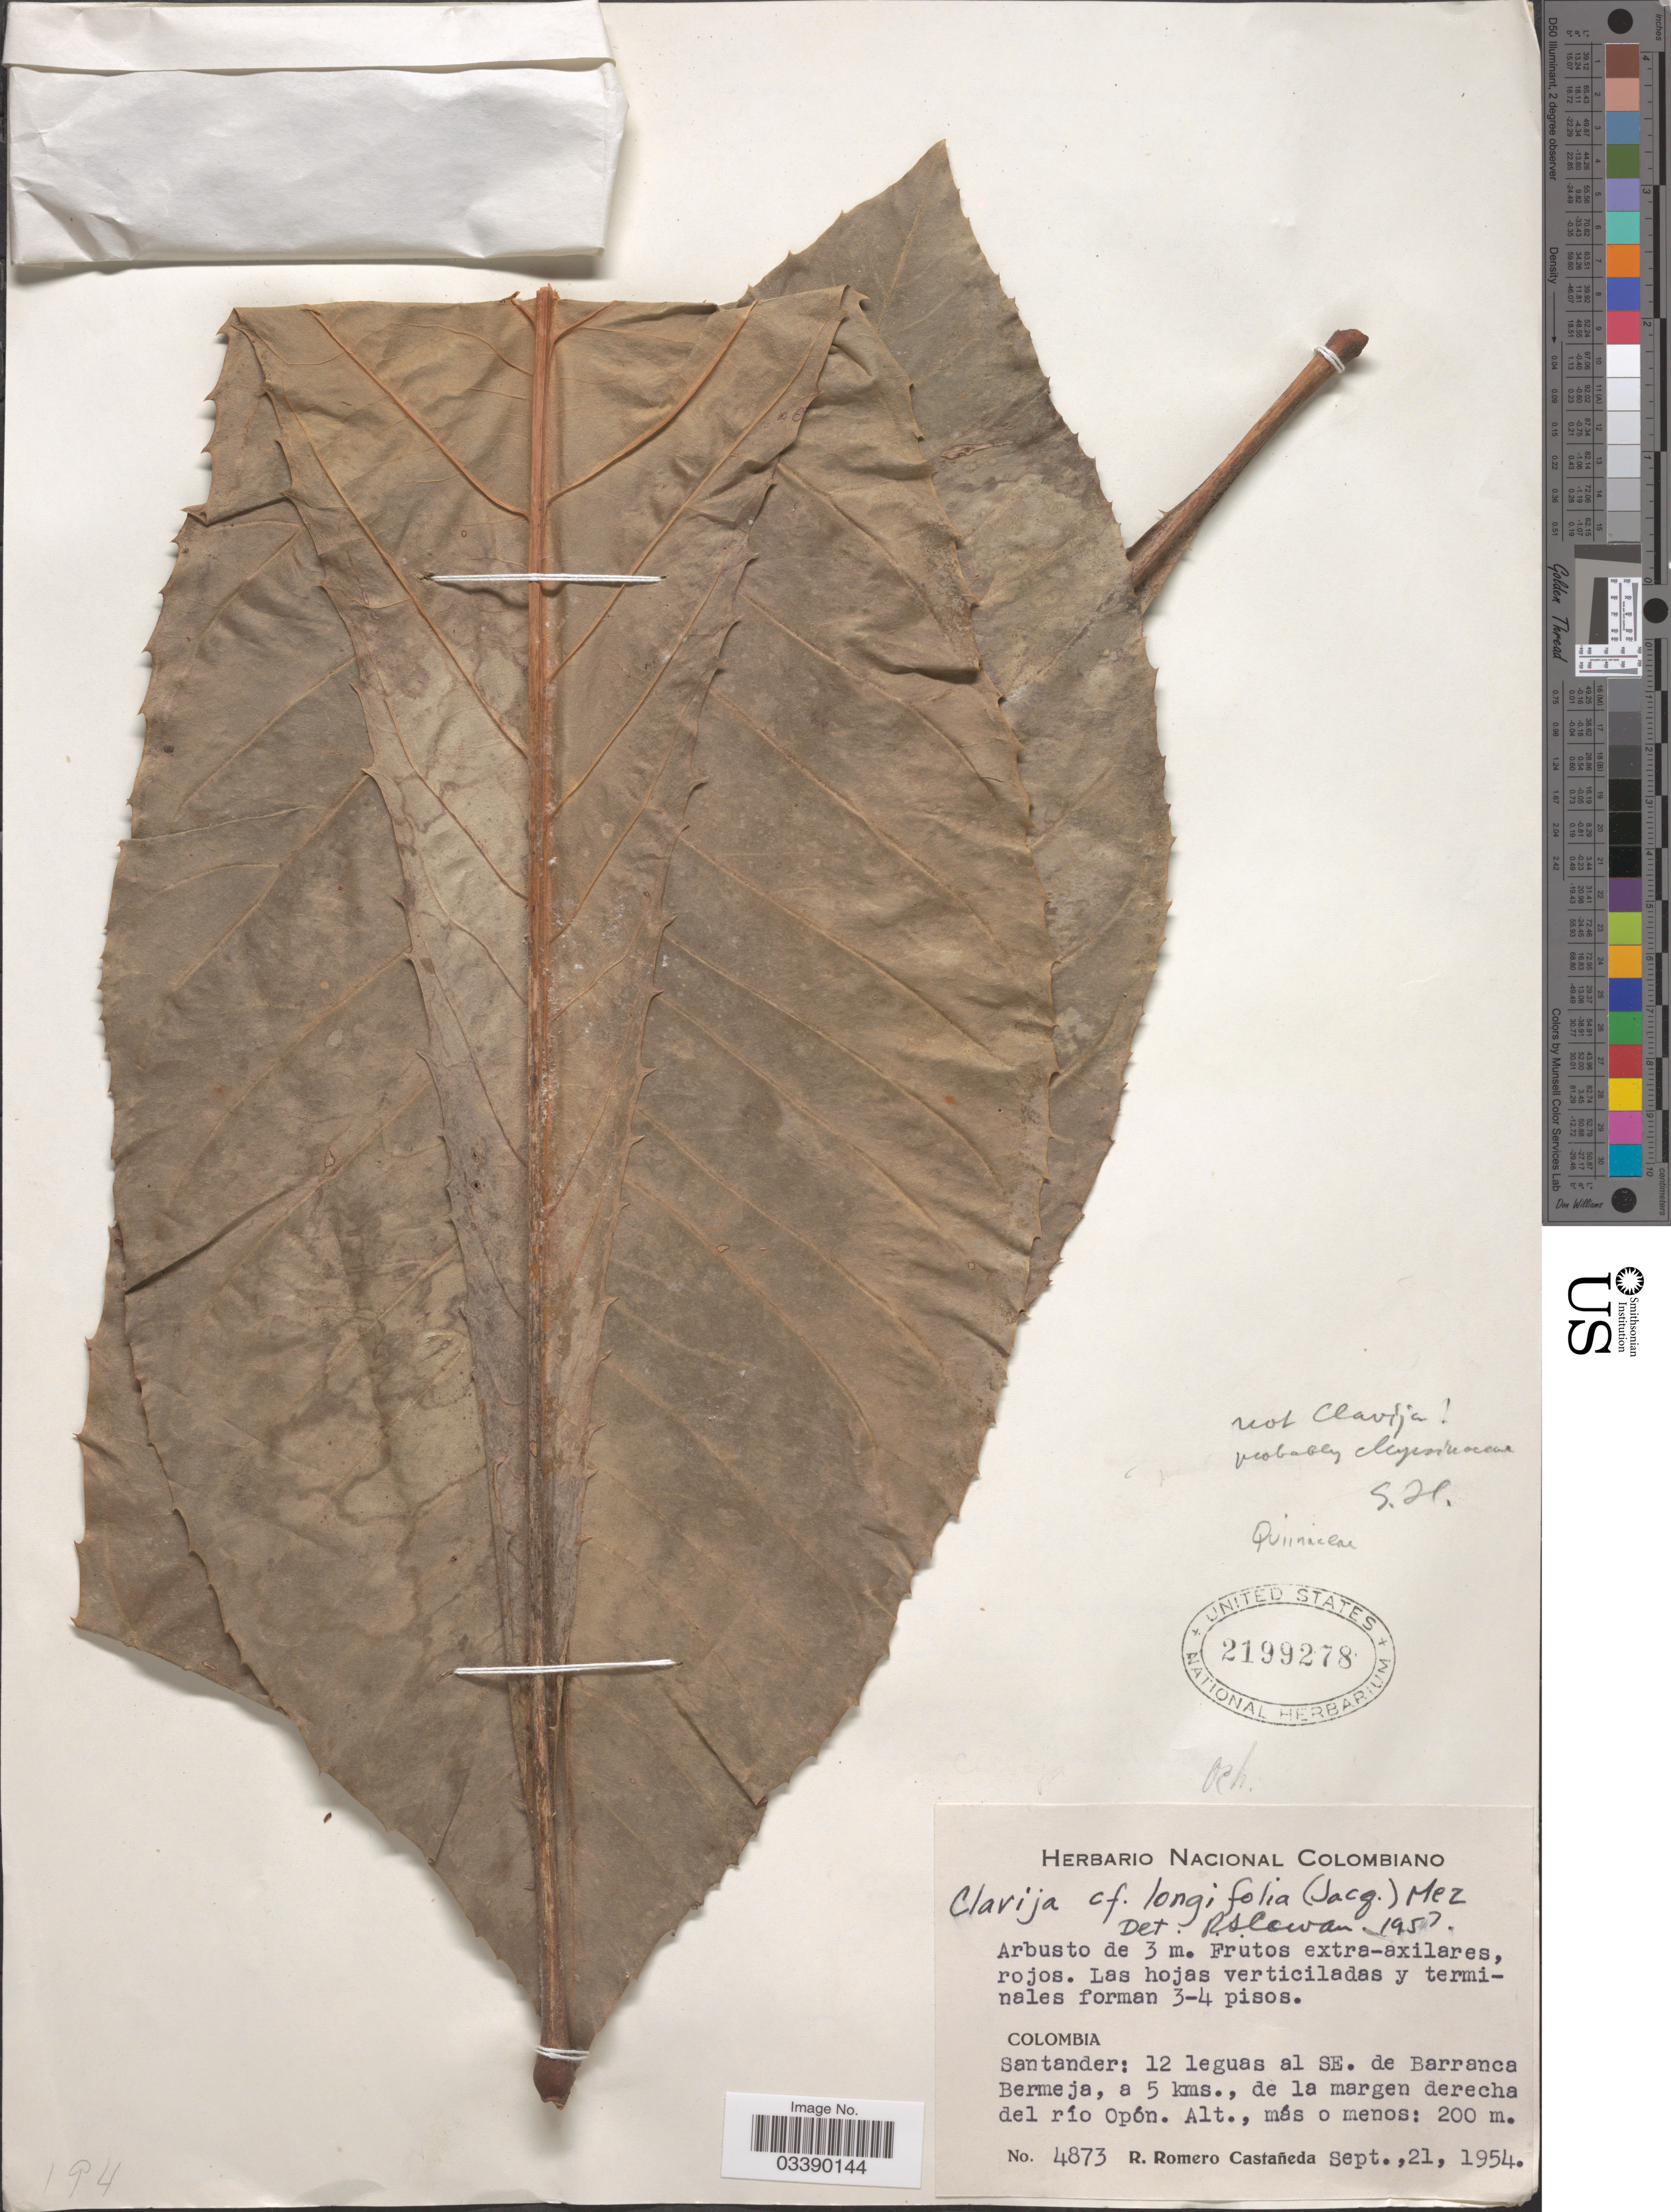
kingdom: Plantae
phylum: Tracheophyta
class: Magnoliopsida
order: Malpighiales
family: Quiinaceae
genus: Quiina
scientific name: Quiina sp.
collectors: R. Romero Castañeda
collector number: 4873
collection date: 1954-09-21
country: Colombia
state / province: Santander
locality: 12 leguas al SE. de Barranca Bermeja, a 5 kms., de la margen derecha del río Opón.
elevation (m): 200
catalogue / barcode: US 2199278